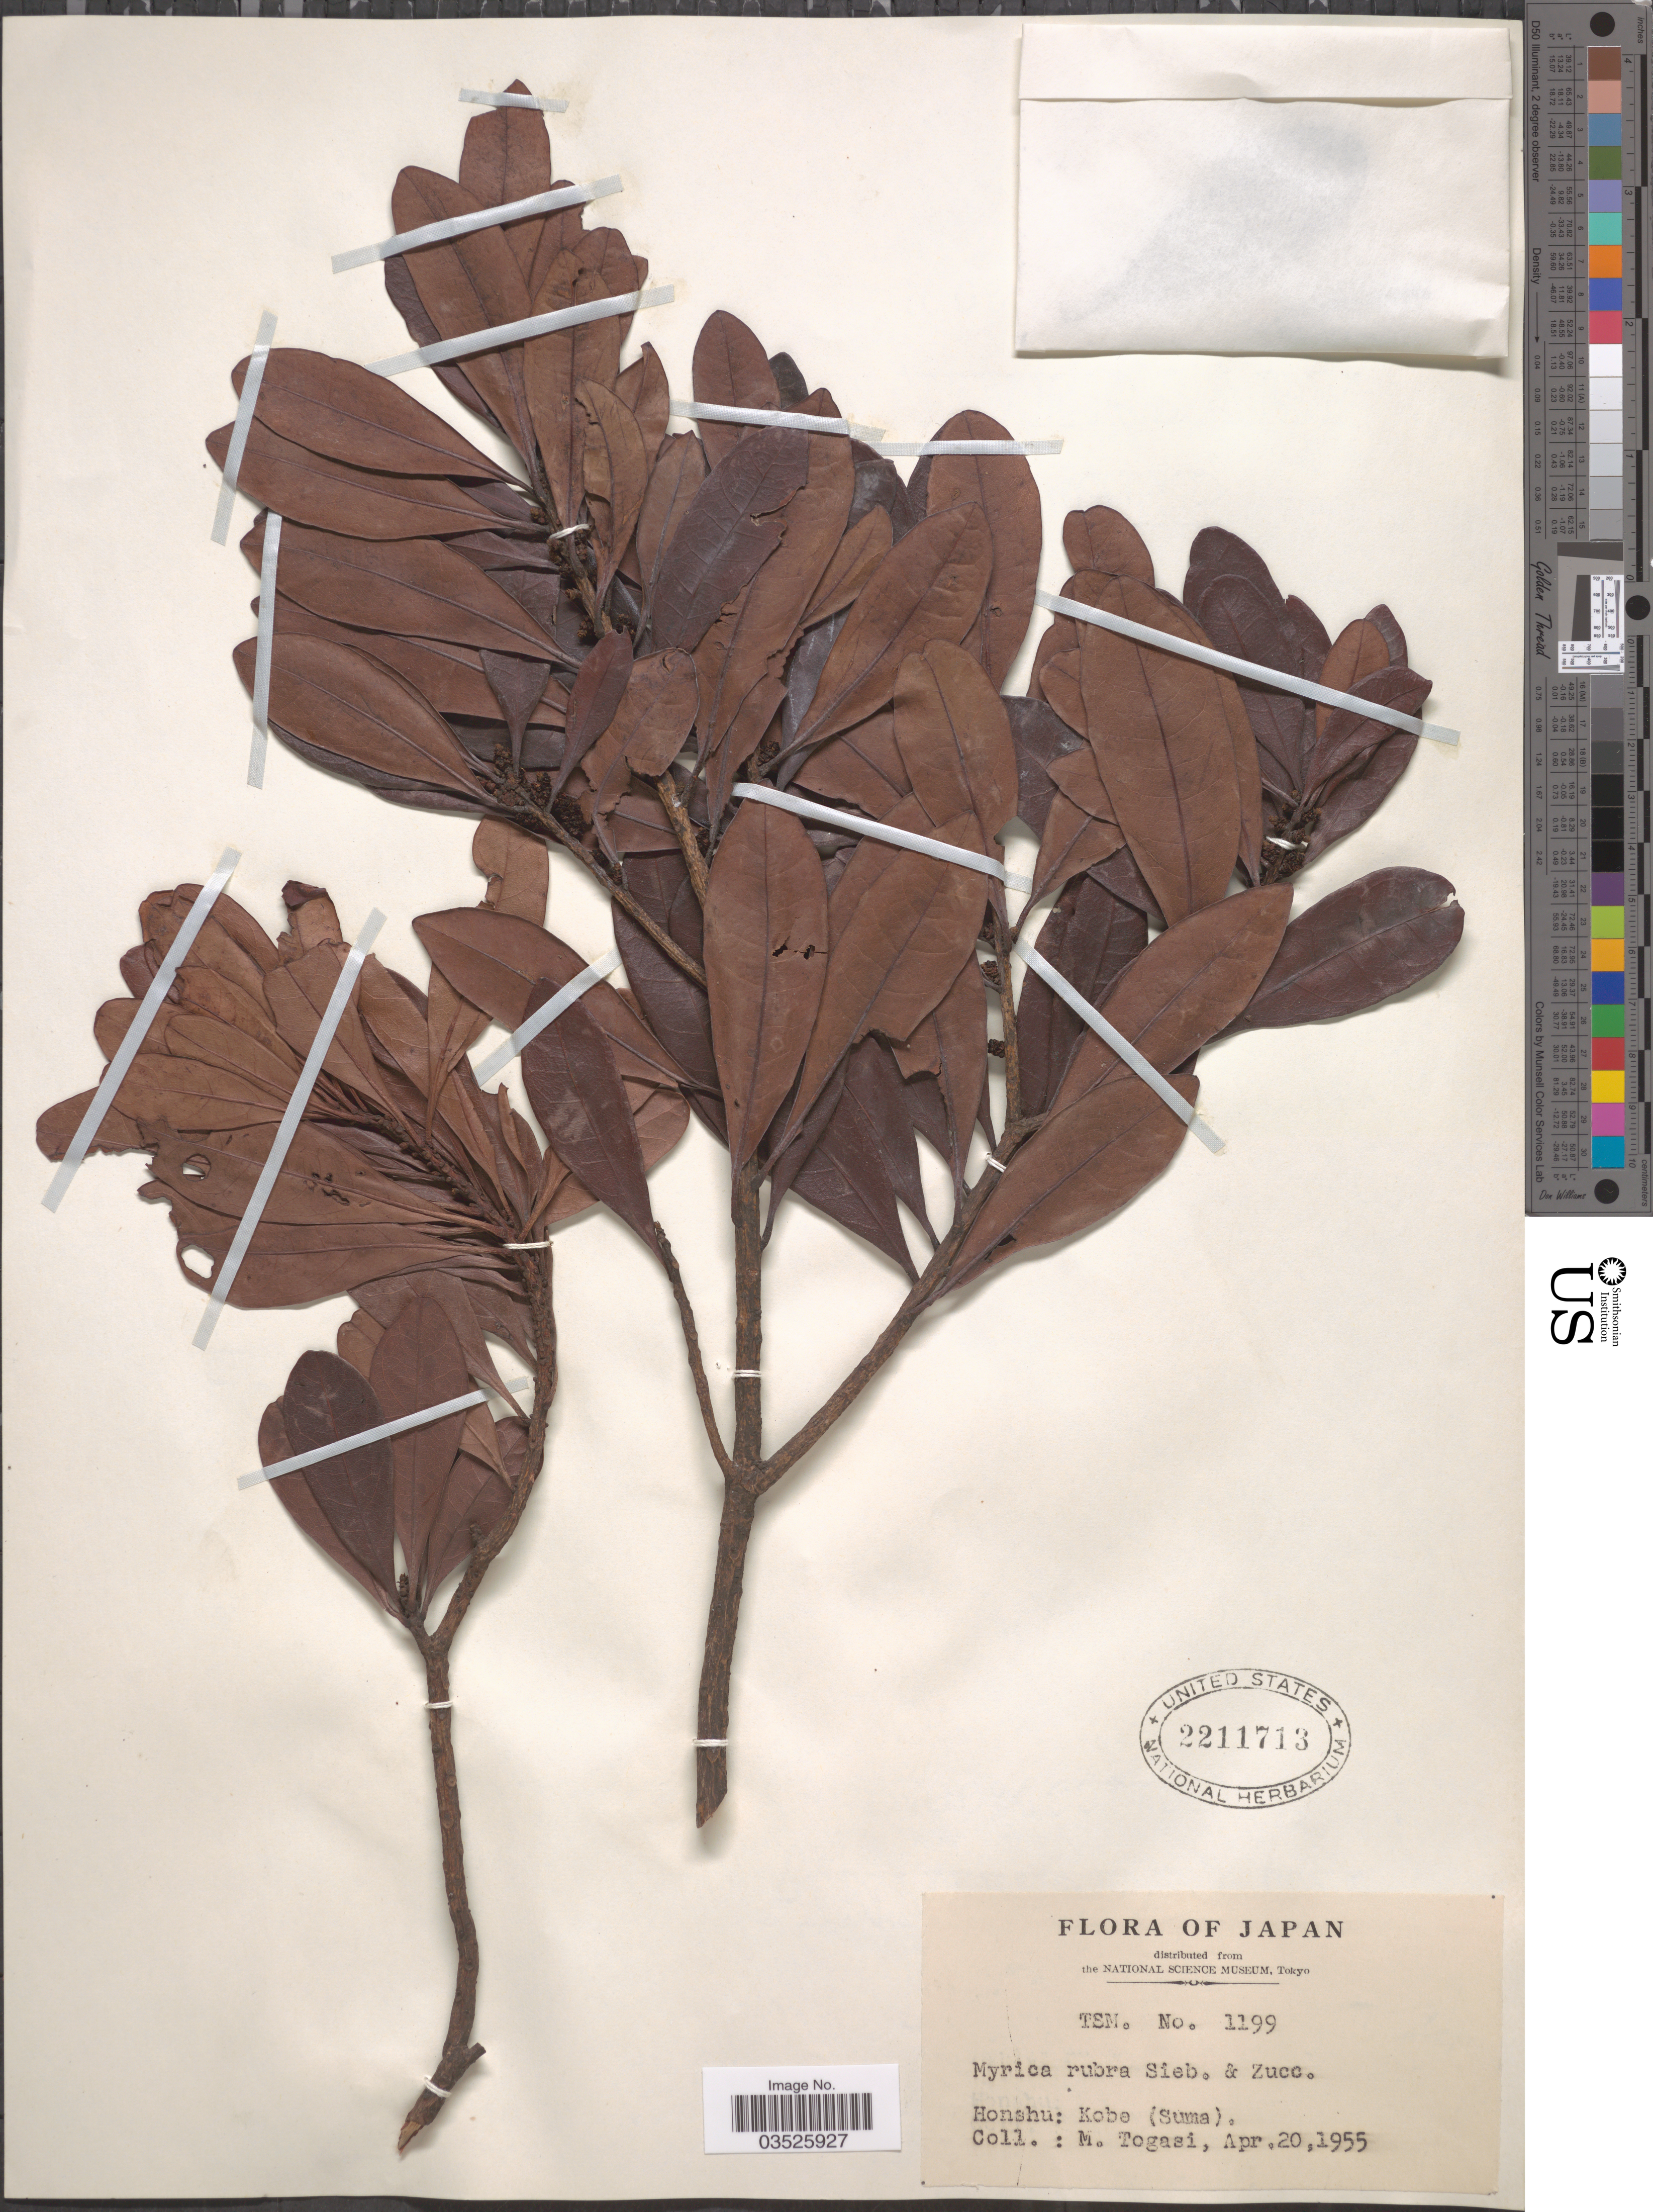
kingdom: Plantae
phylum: Tracheophyta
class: Magnoliopsida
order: Fagales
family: Myricaceae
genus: Morella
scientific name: Morella rubra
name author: Lour.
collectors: M. Togasi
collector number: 1199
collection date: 1955-04-20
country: Japan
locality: Honshu: Kobe (Suma).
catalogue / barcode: US 2211713